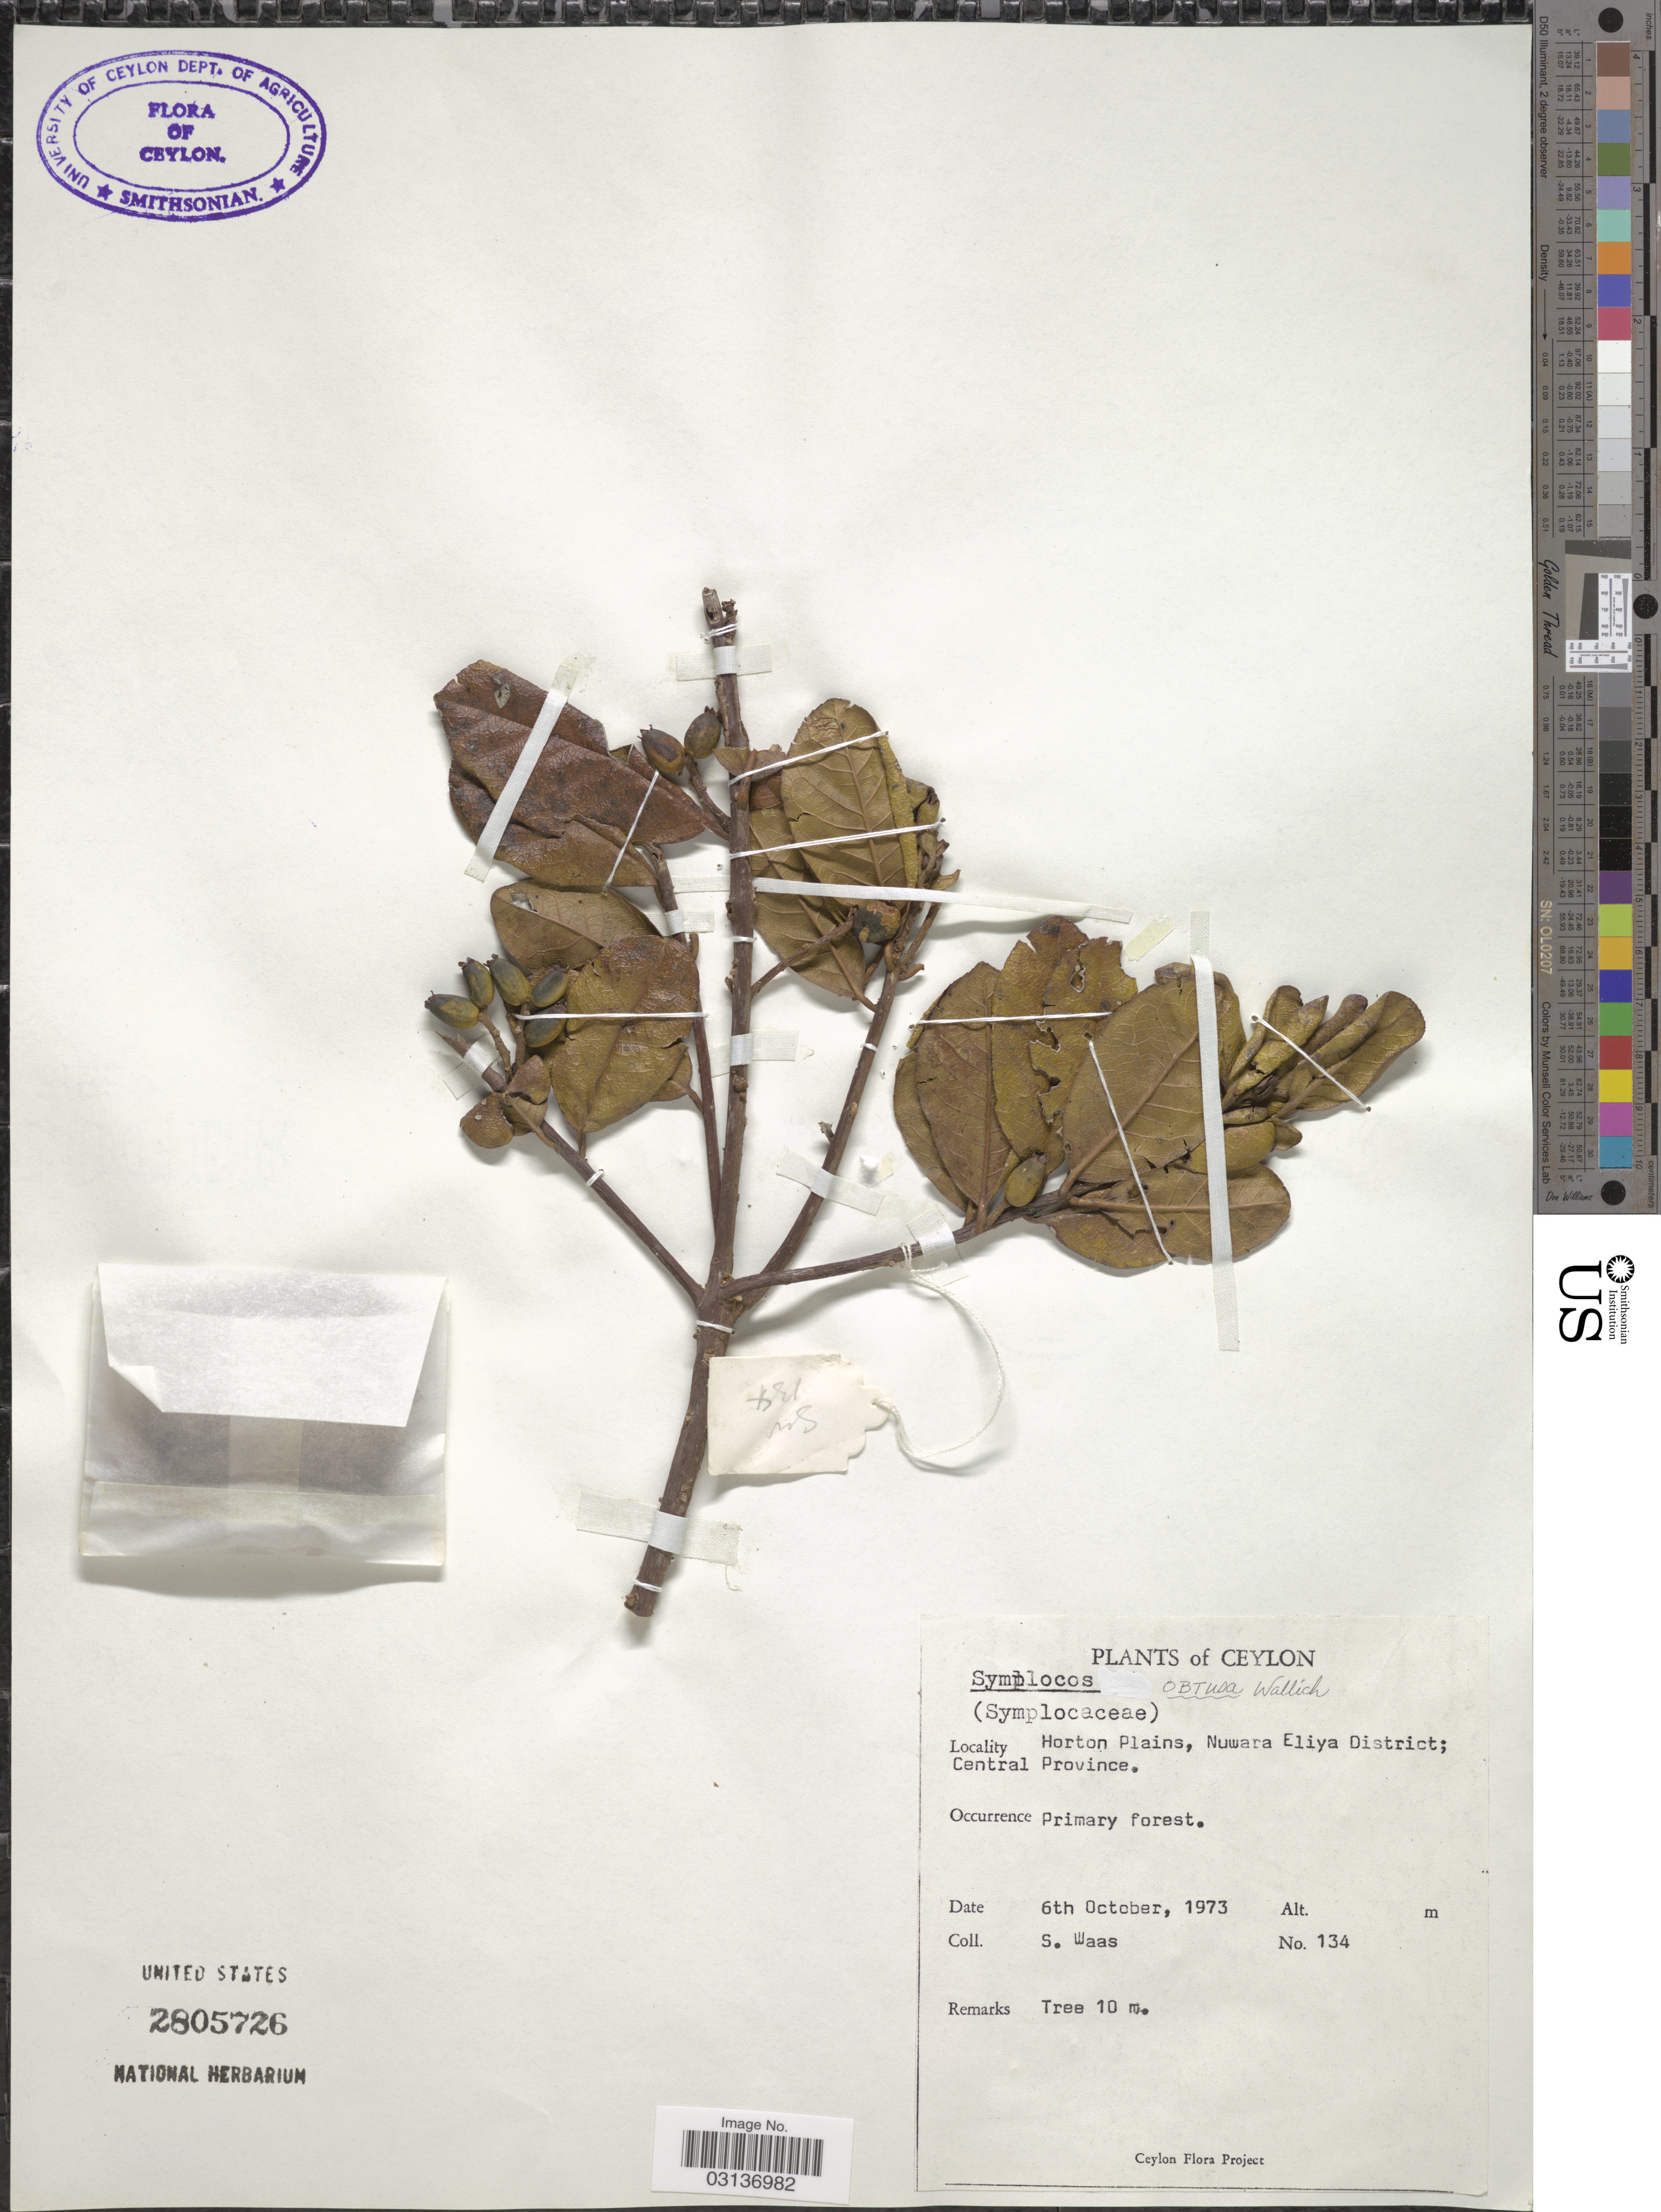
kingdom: Plantae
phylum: Tracheophyta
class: Magnoliopsida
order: Ericales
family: Symplocaceae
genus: Symplocos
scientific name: Symplocos obtusa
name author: Wall. ex G. Don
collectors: S. Waas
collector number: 134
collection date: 1973-10-06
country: Sri Lanka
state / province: Central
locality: Ceylon. Horton Plains, Nuwara Eliya District; Central Province.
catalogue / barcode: US 2805726